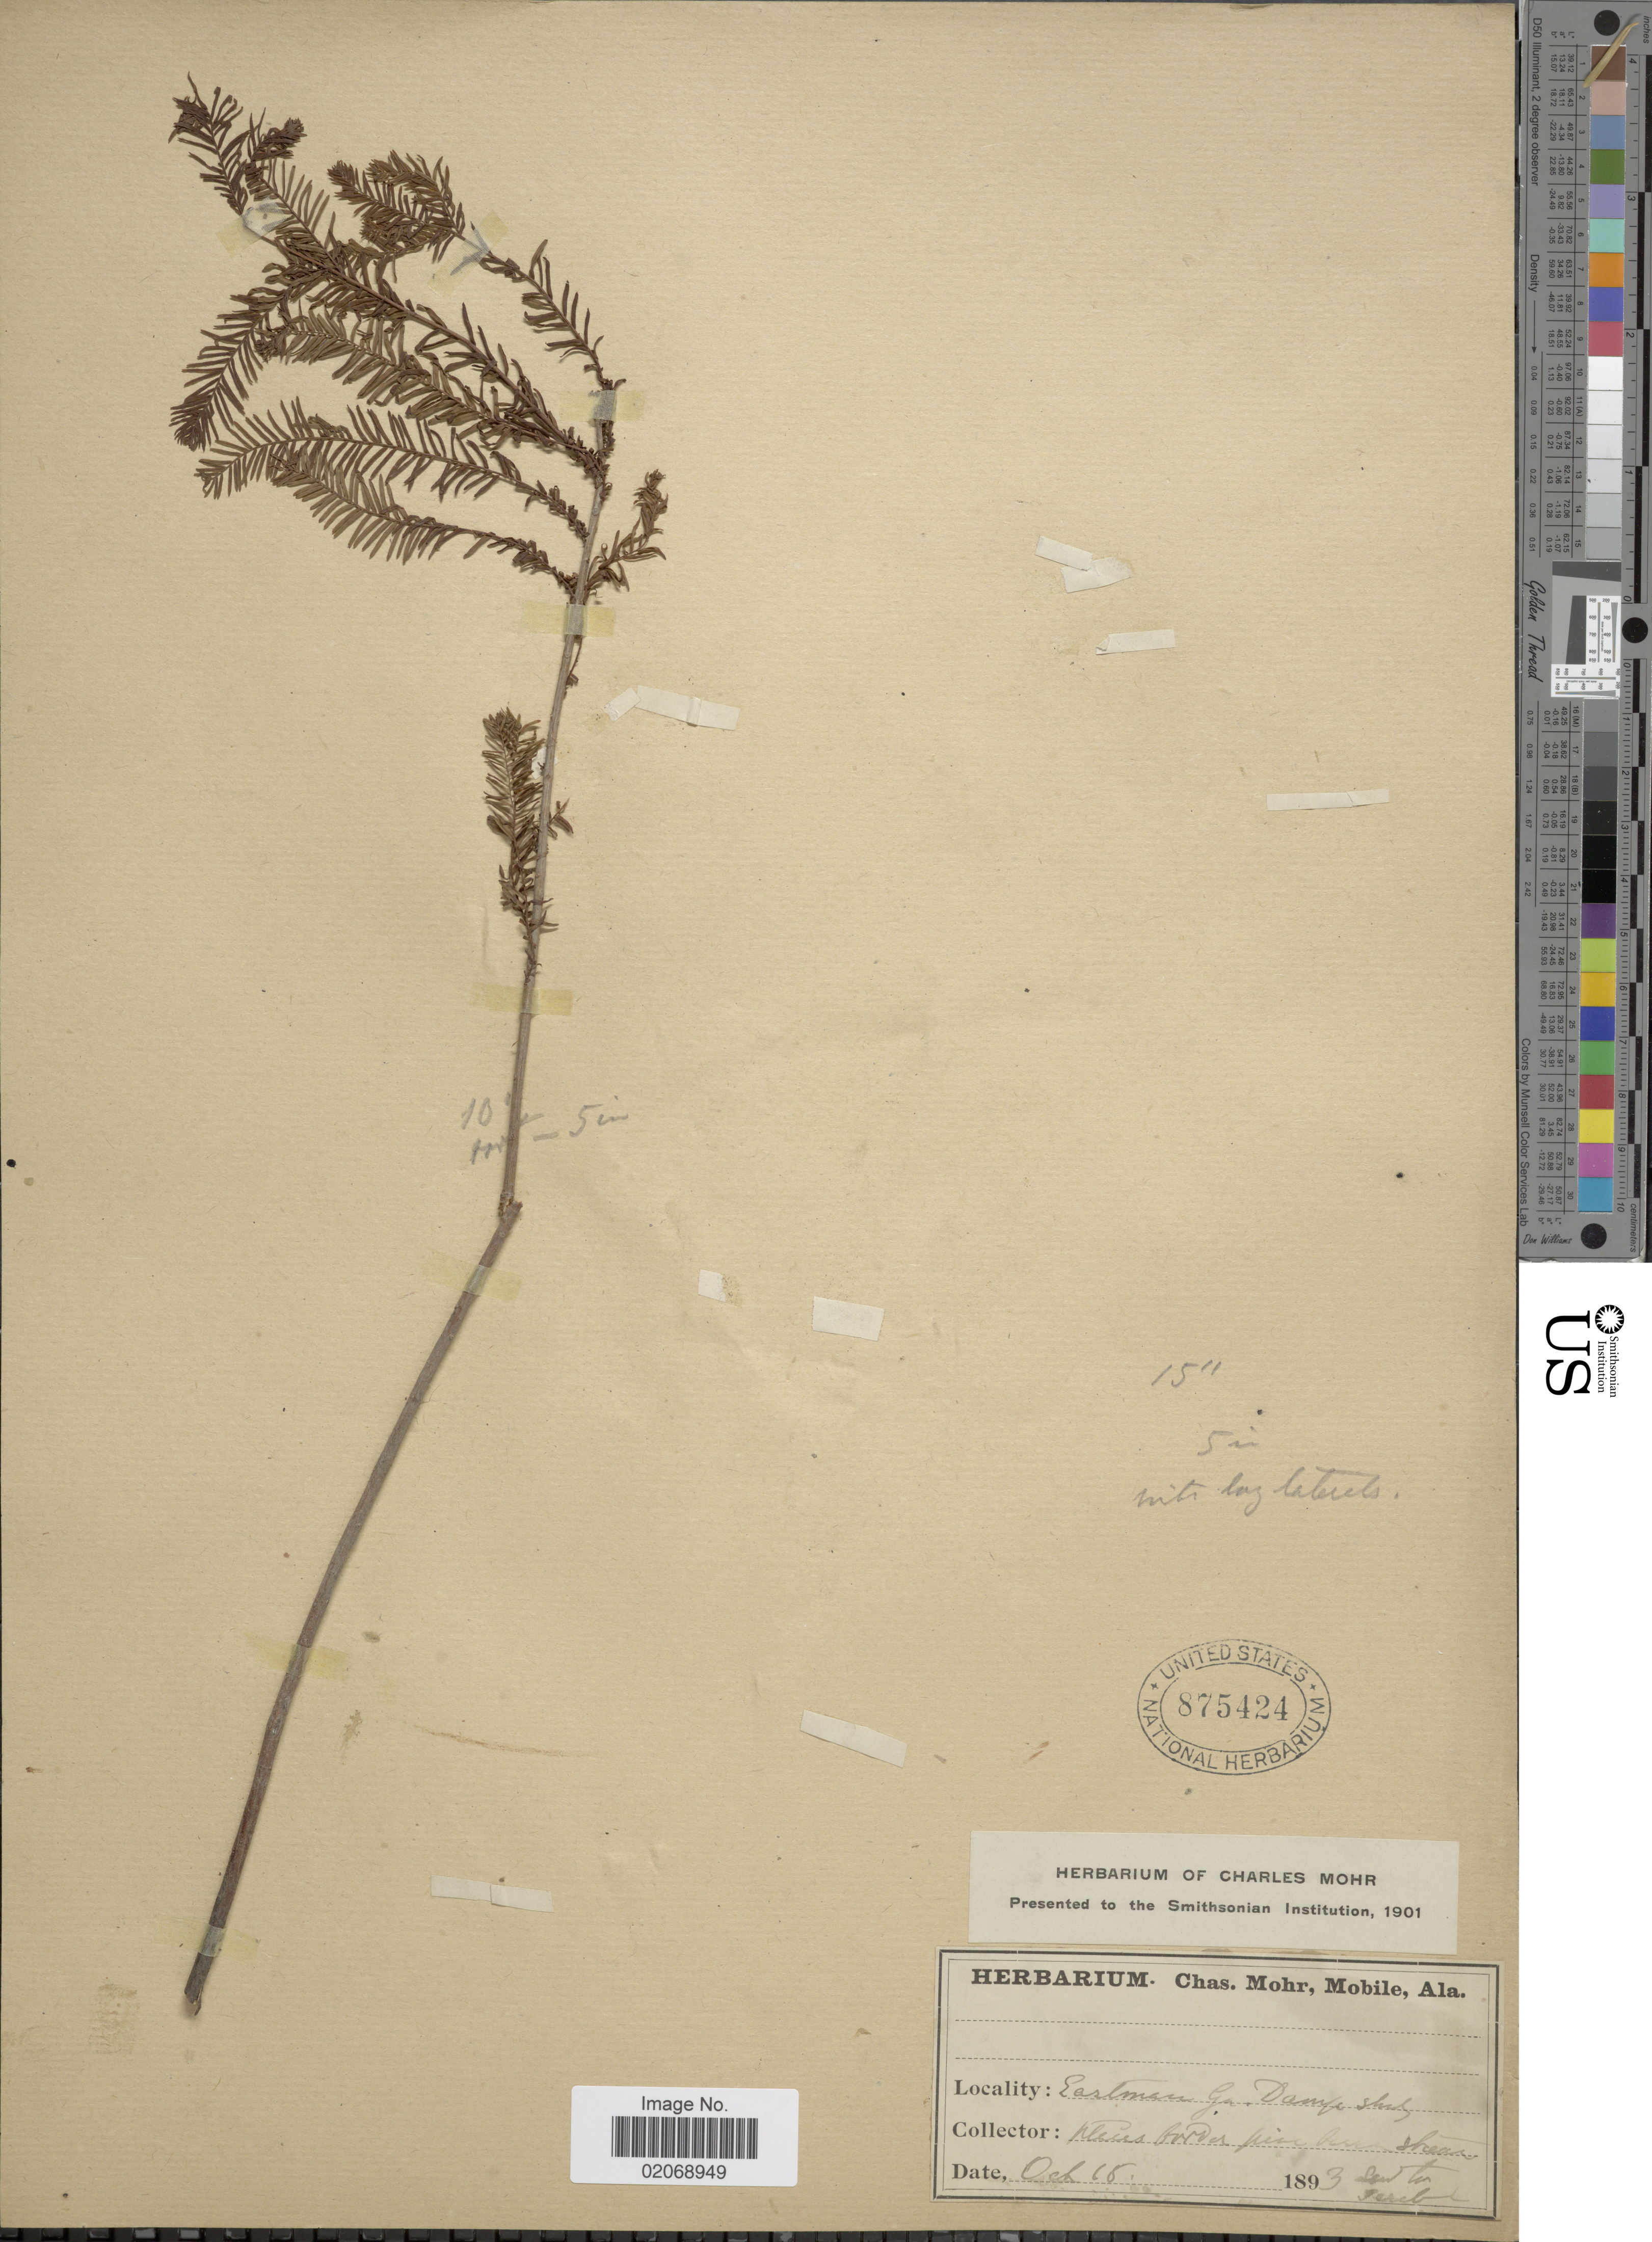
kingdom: Plantae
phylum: Tracheophyta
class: Pinopsida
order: Pinales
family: Cupressaceae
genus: Taxodium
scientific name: Taxodium distichum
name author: (L.) Rich.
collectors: C. T. Mohr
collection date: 1893-10-18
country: United States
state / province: Georgia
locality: Eastman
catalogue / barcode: US 875424